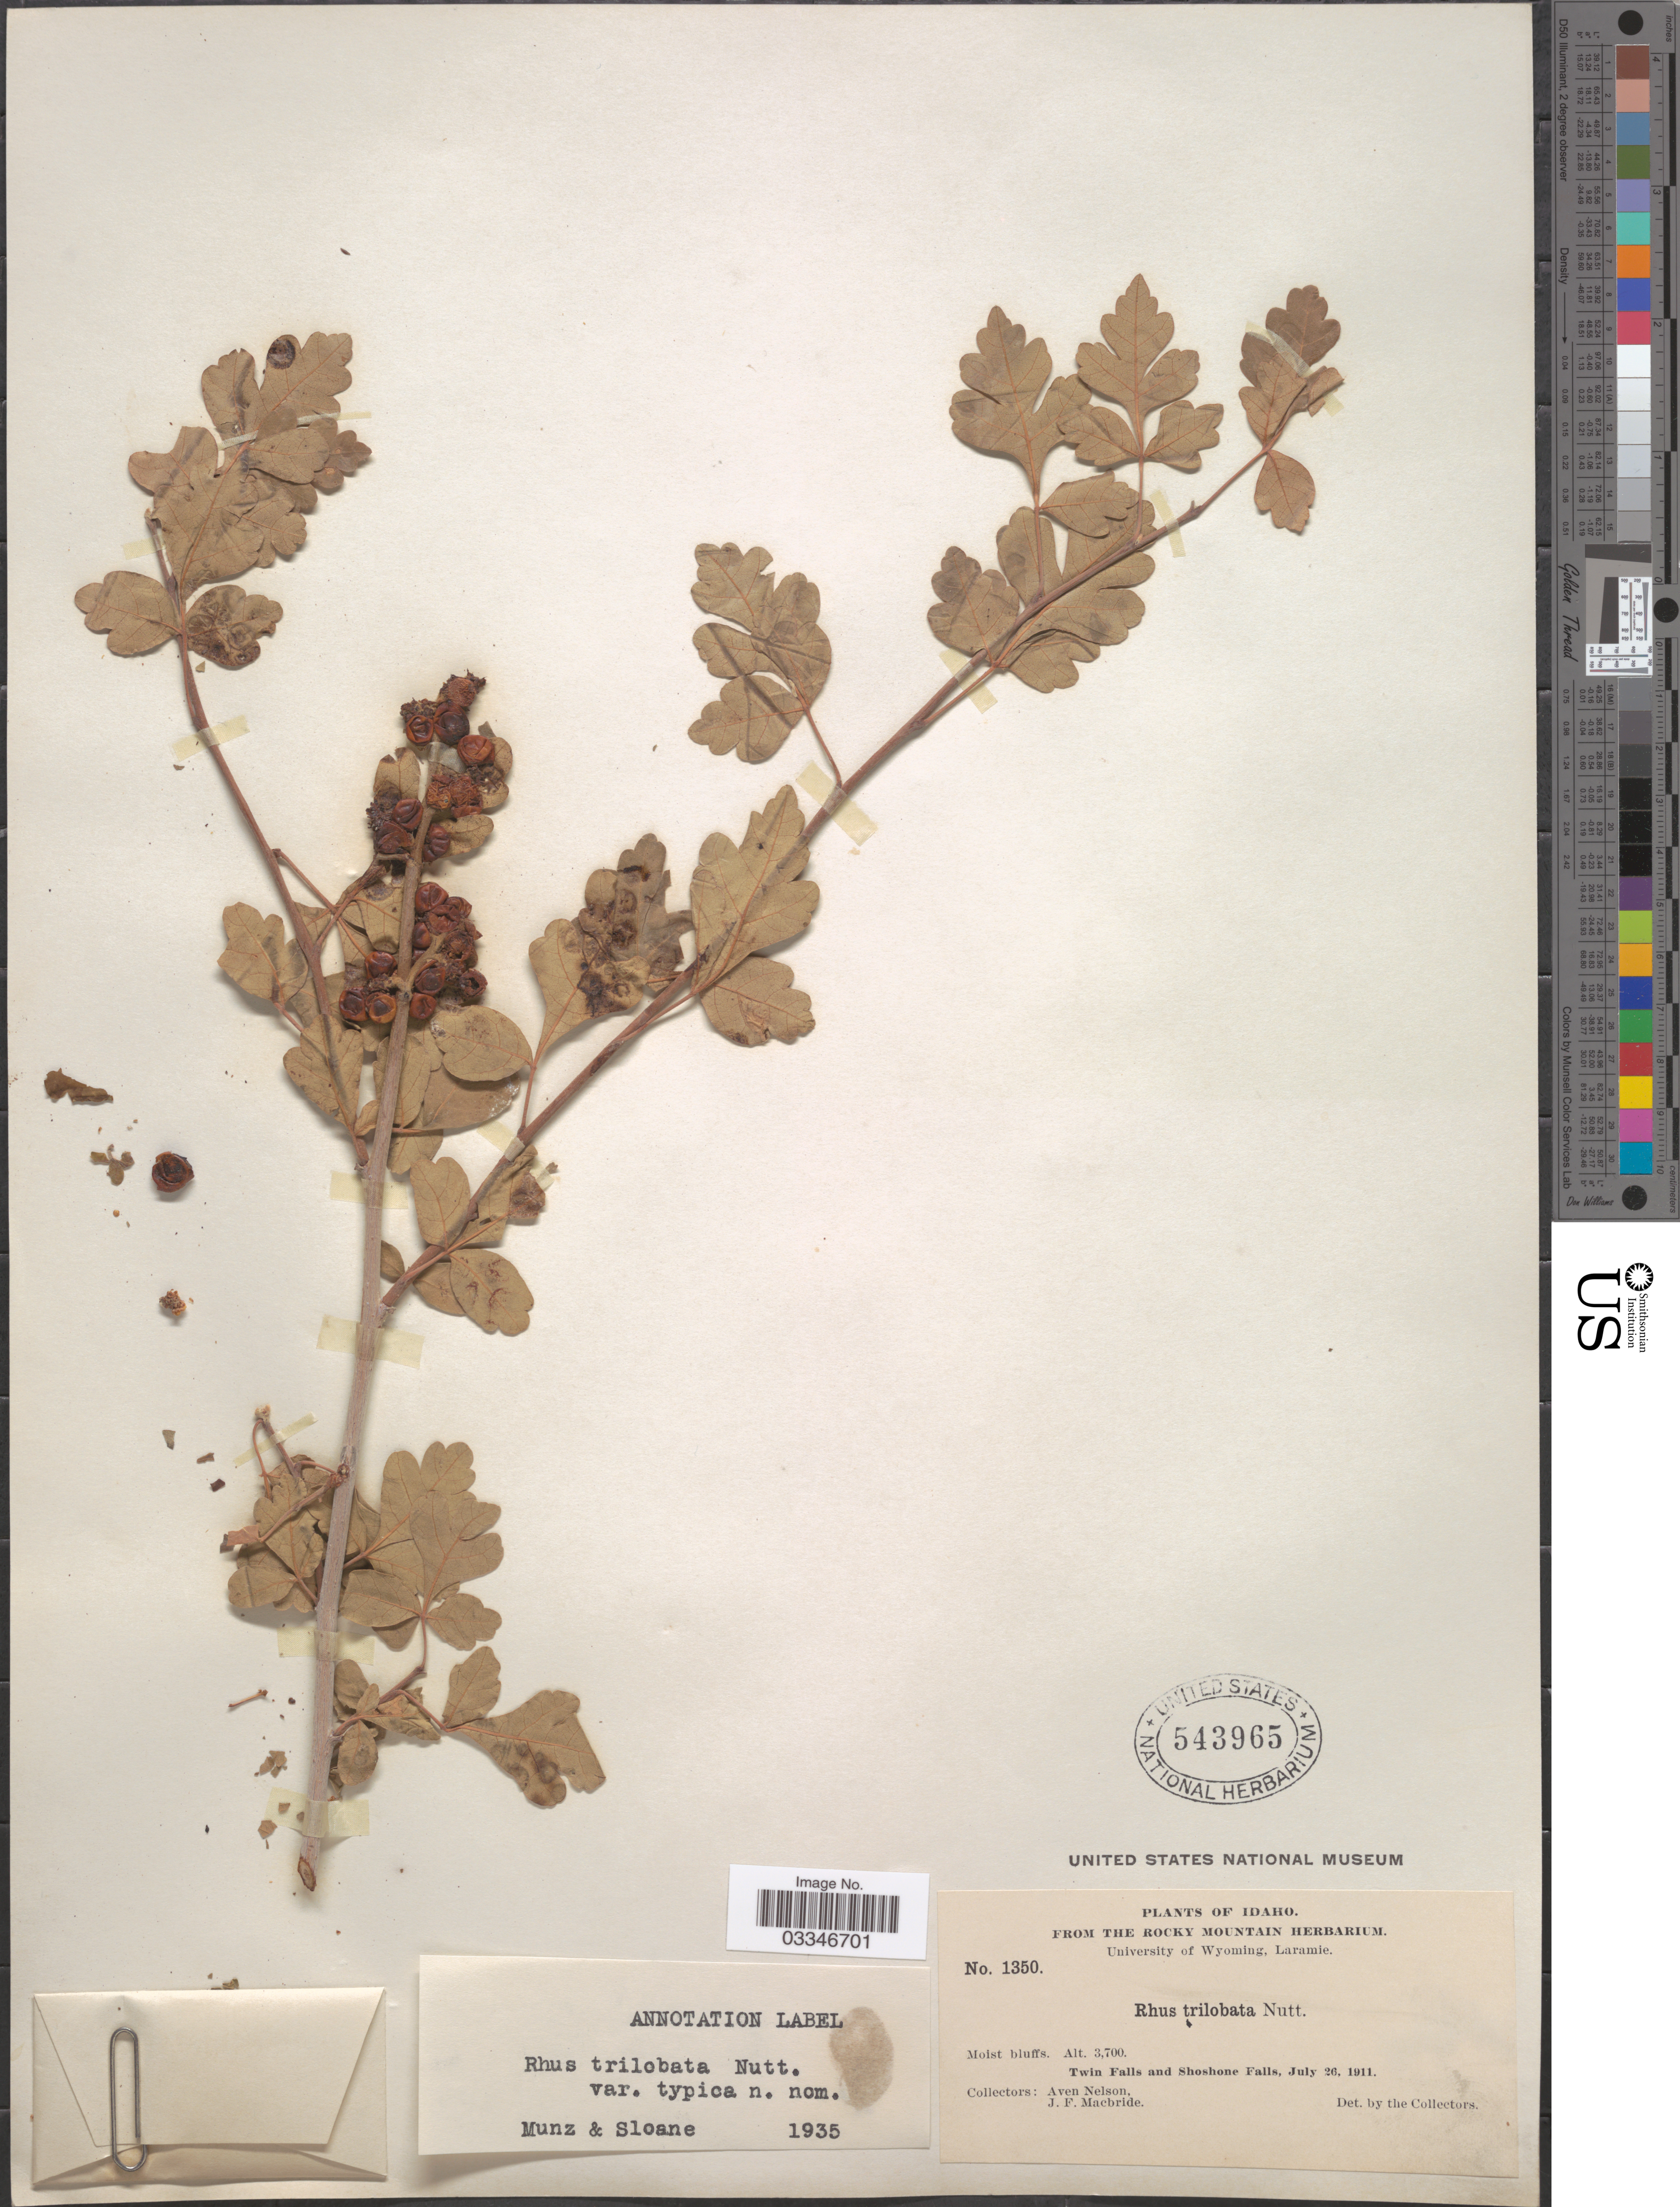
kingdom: Plantae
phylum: Tracheophyta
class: Magnoliopsida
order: Sapindales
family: Anacardiaceae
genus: Rhus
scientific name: Rhus trilobata var. typica Munz & Sloane ined.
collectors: A. Nelson & J. F. Macbride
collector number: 1350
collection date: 1911-07-26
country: United States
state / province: Idaho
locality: Twin Falls and Shoshone Falls.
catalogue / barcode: US 543965